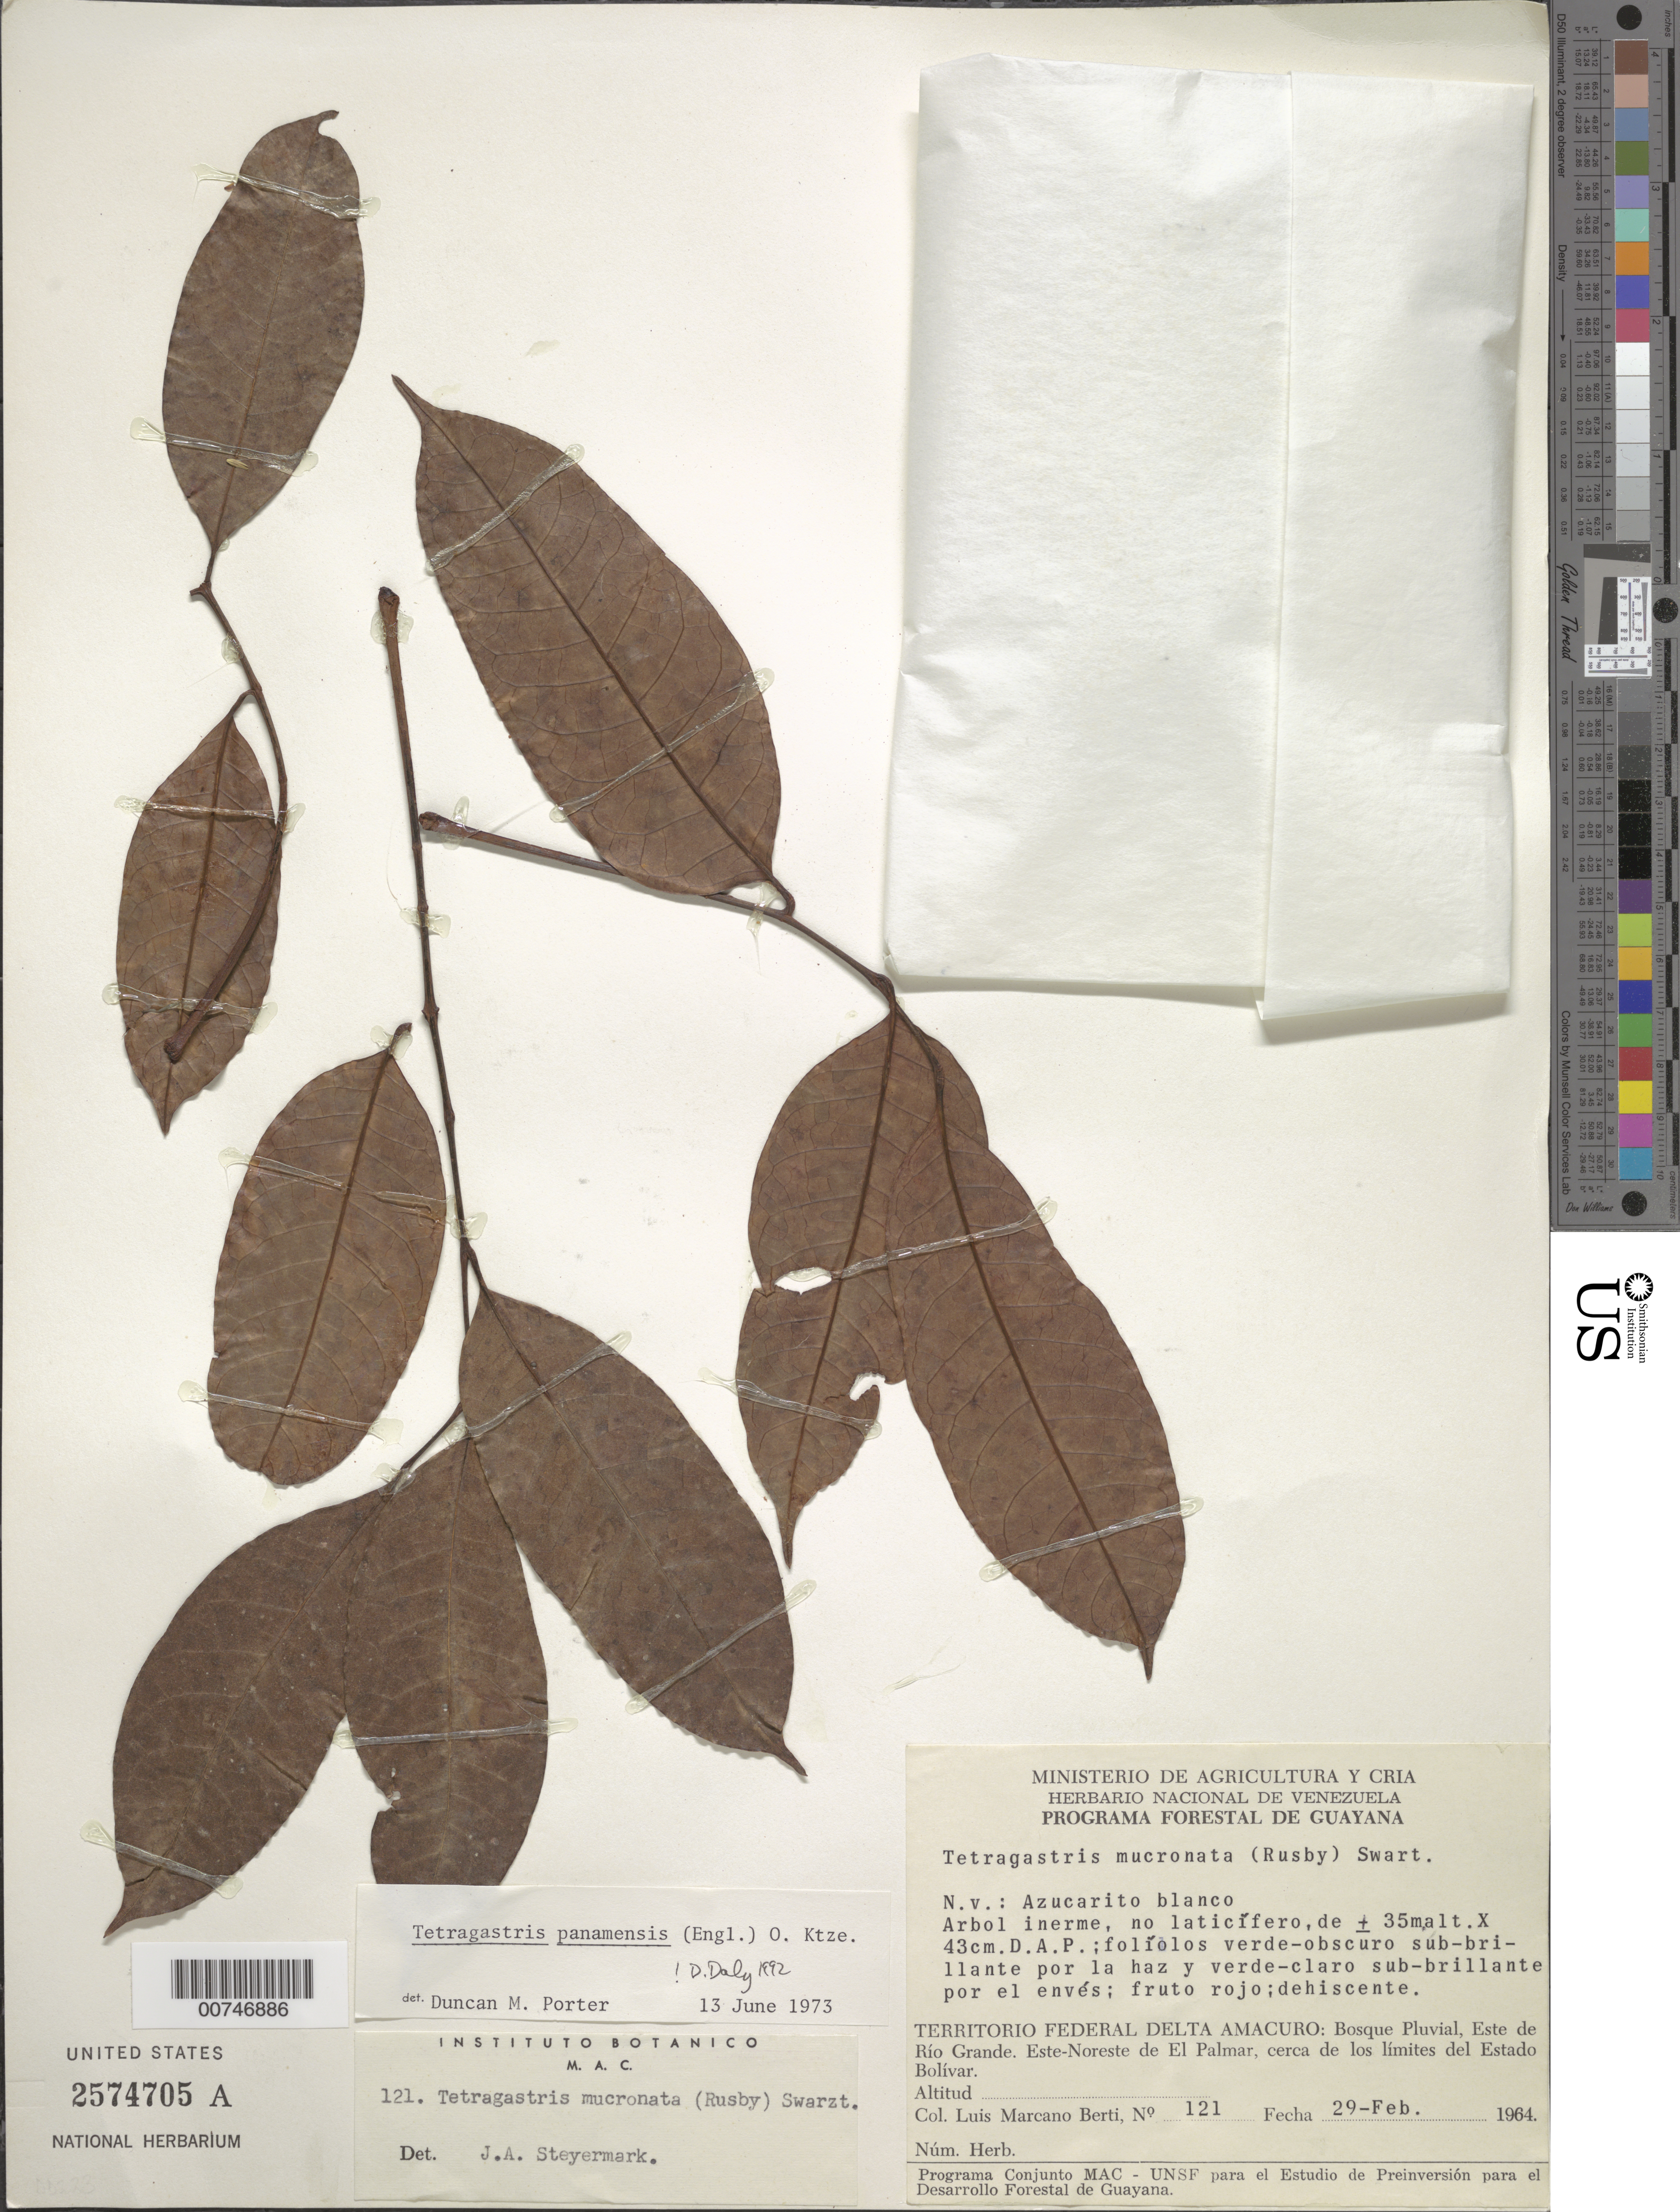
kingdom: Plantae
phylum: Tracheophyta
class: Magnoliopsida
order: Sapindales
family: Burseraceae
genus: Protium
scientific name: Protium stevensonii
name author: (Standl.) Daly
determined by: Daly, Douglas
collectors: L. Marcano-Berti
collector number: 121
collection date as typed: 29-Feb-64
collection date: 1964-02-29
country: Venezuela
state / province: Delta Amacuro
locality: Este de Río Grande, ENE de El Palmar, cerca de los limites del Estado Bolívar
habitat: Bosque pluvial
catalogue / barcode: US 2574705A